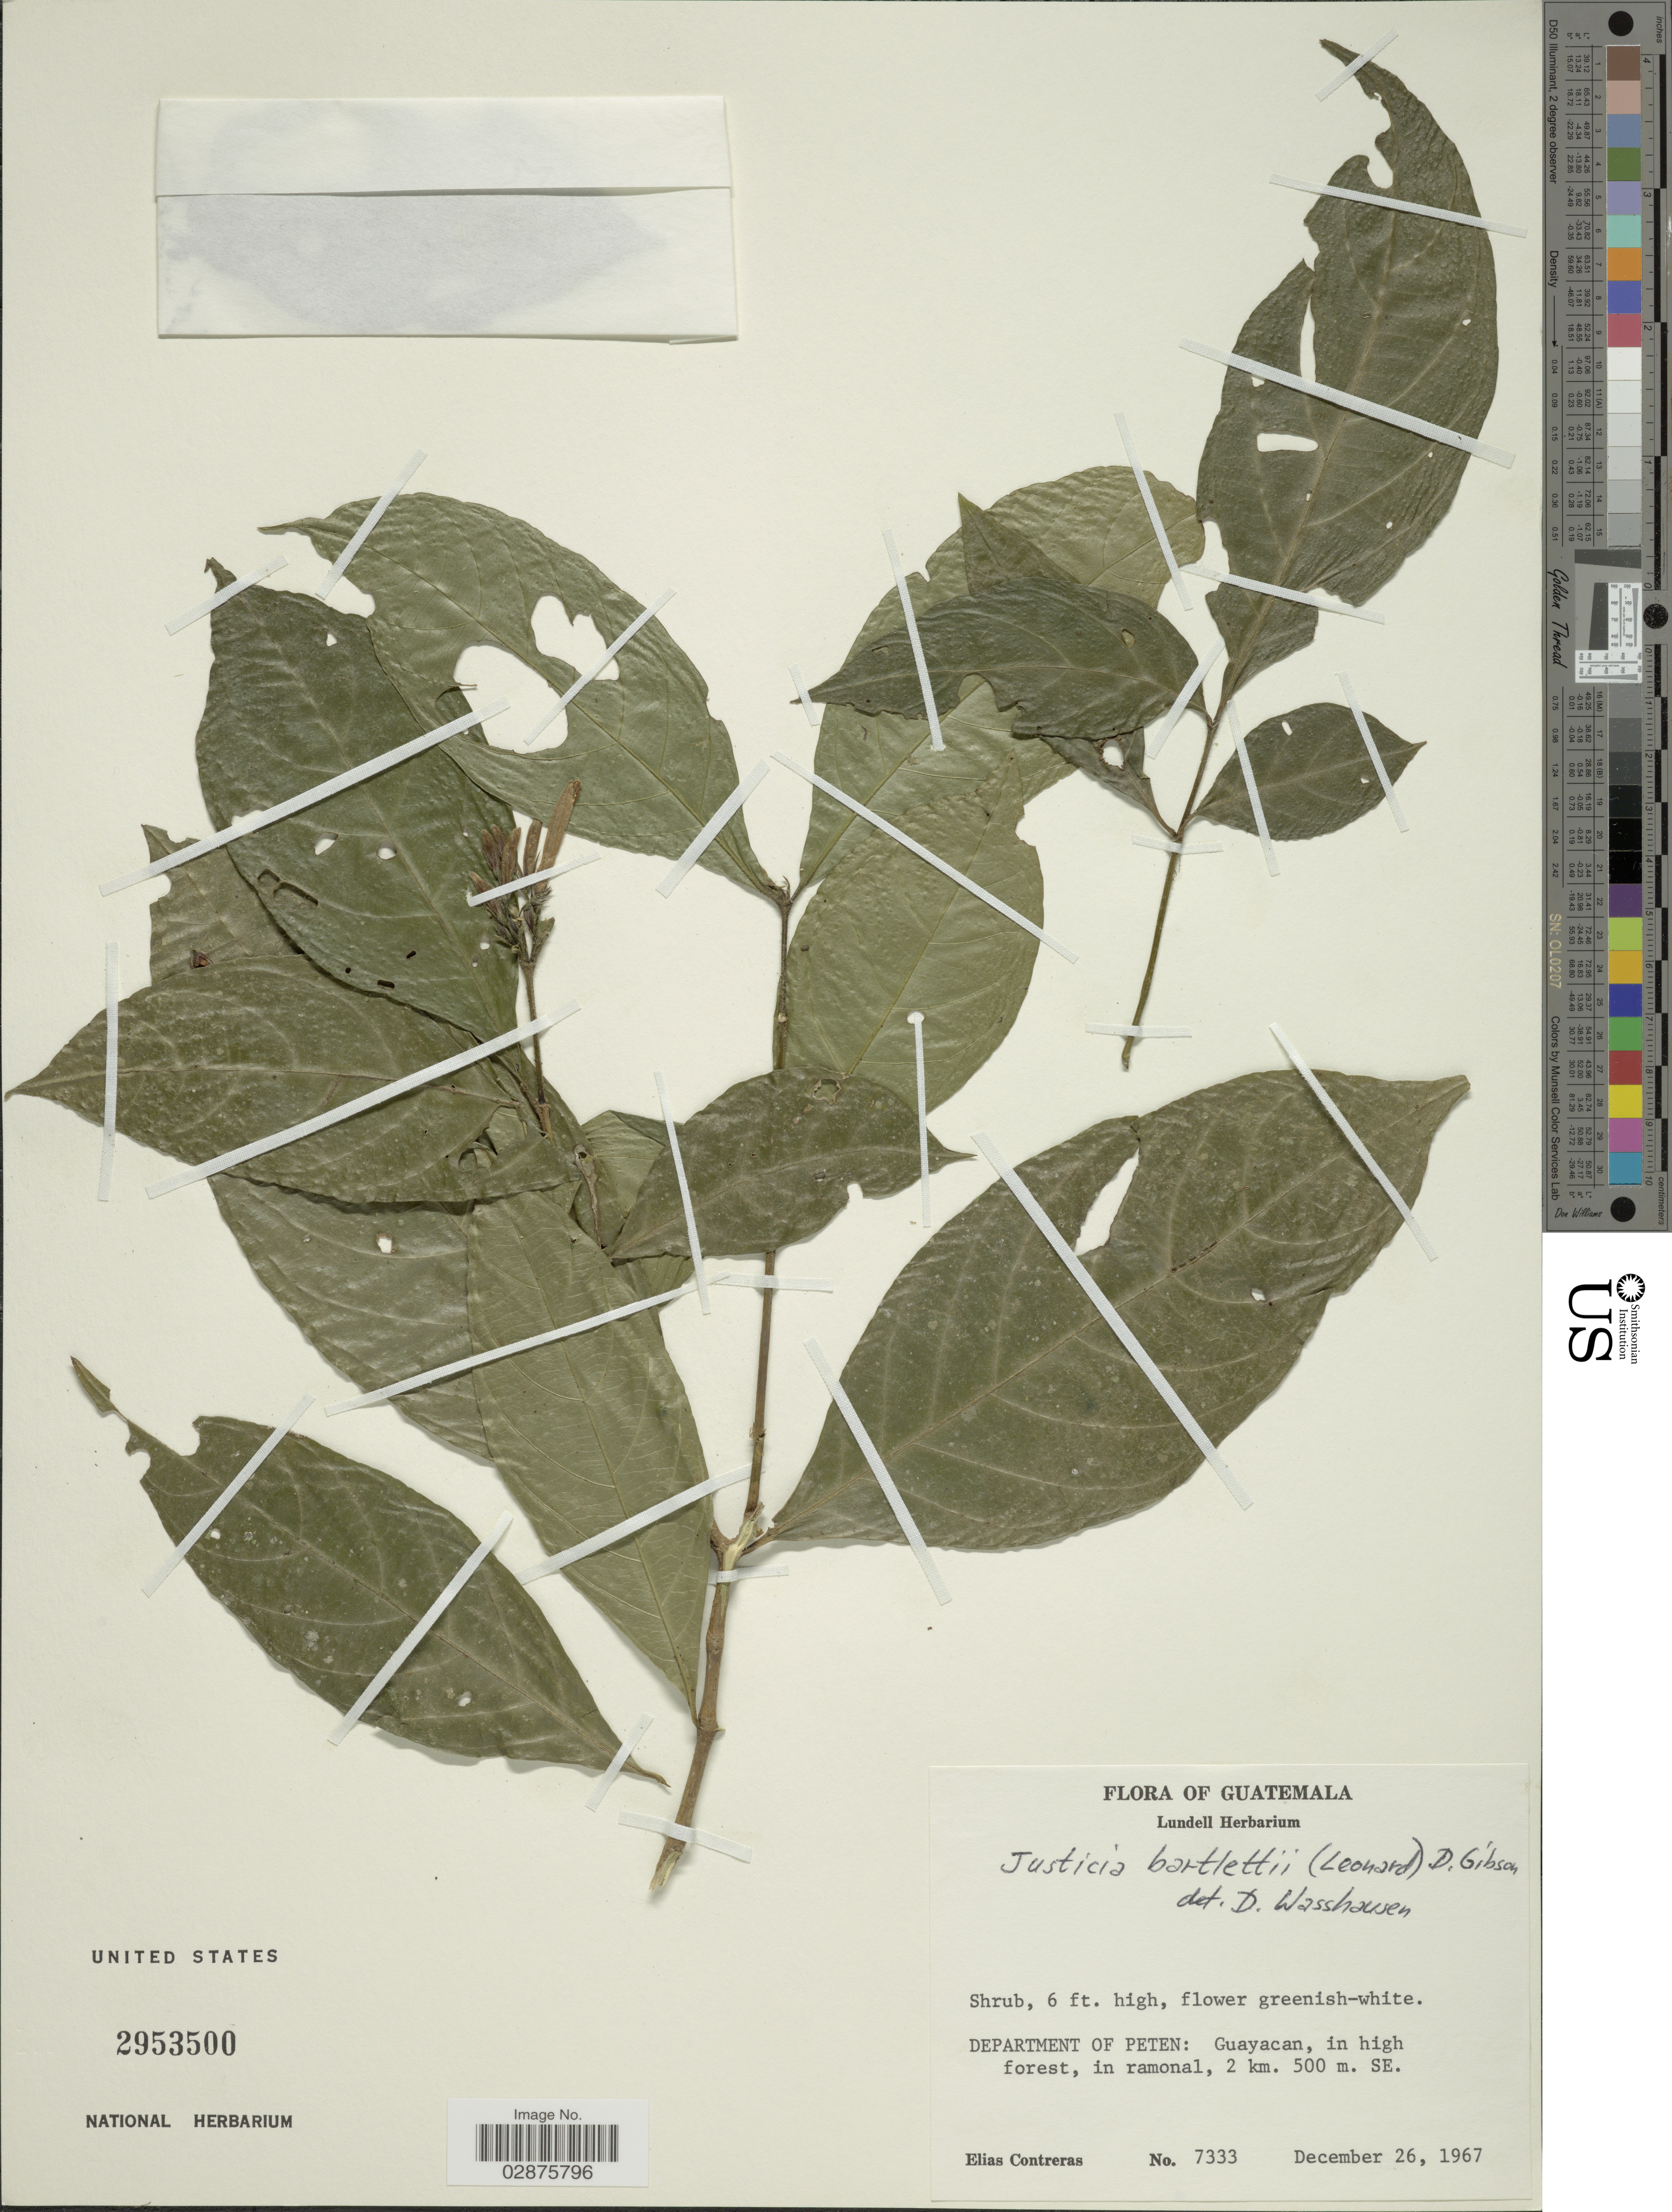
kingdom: Plantae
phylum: Tracheophyta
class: Magnoliopsida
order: Lamiales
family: Acanthaceae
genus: Justicia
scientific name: Justicia bartlettii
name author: (Leonard) D.N. Gibson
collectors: E. Contreras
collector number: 7333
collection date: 1967-12-26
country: Guatemala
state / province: El Petén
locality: Department of Peten, Guayacan, in high forest, in ramonal, 2km, 500 m SE.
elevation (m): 500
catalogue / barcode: US 2953500